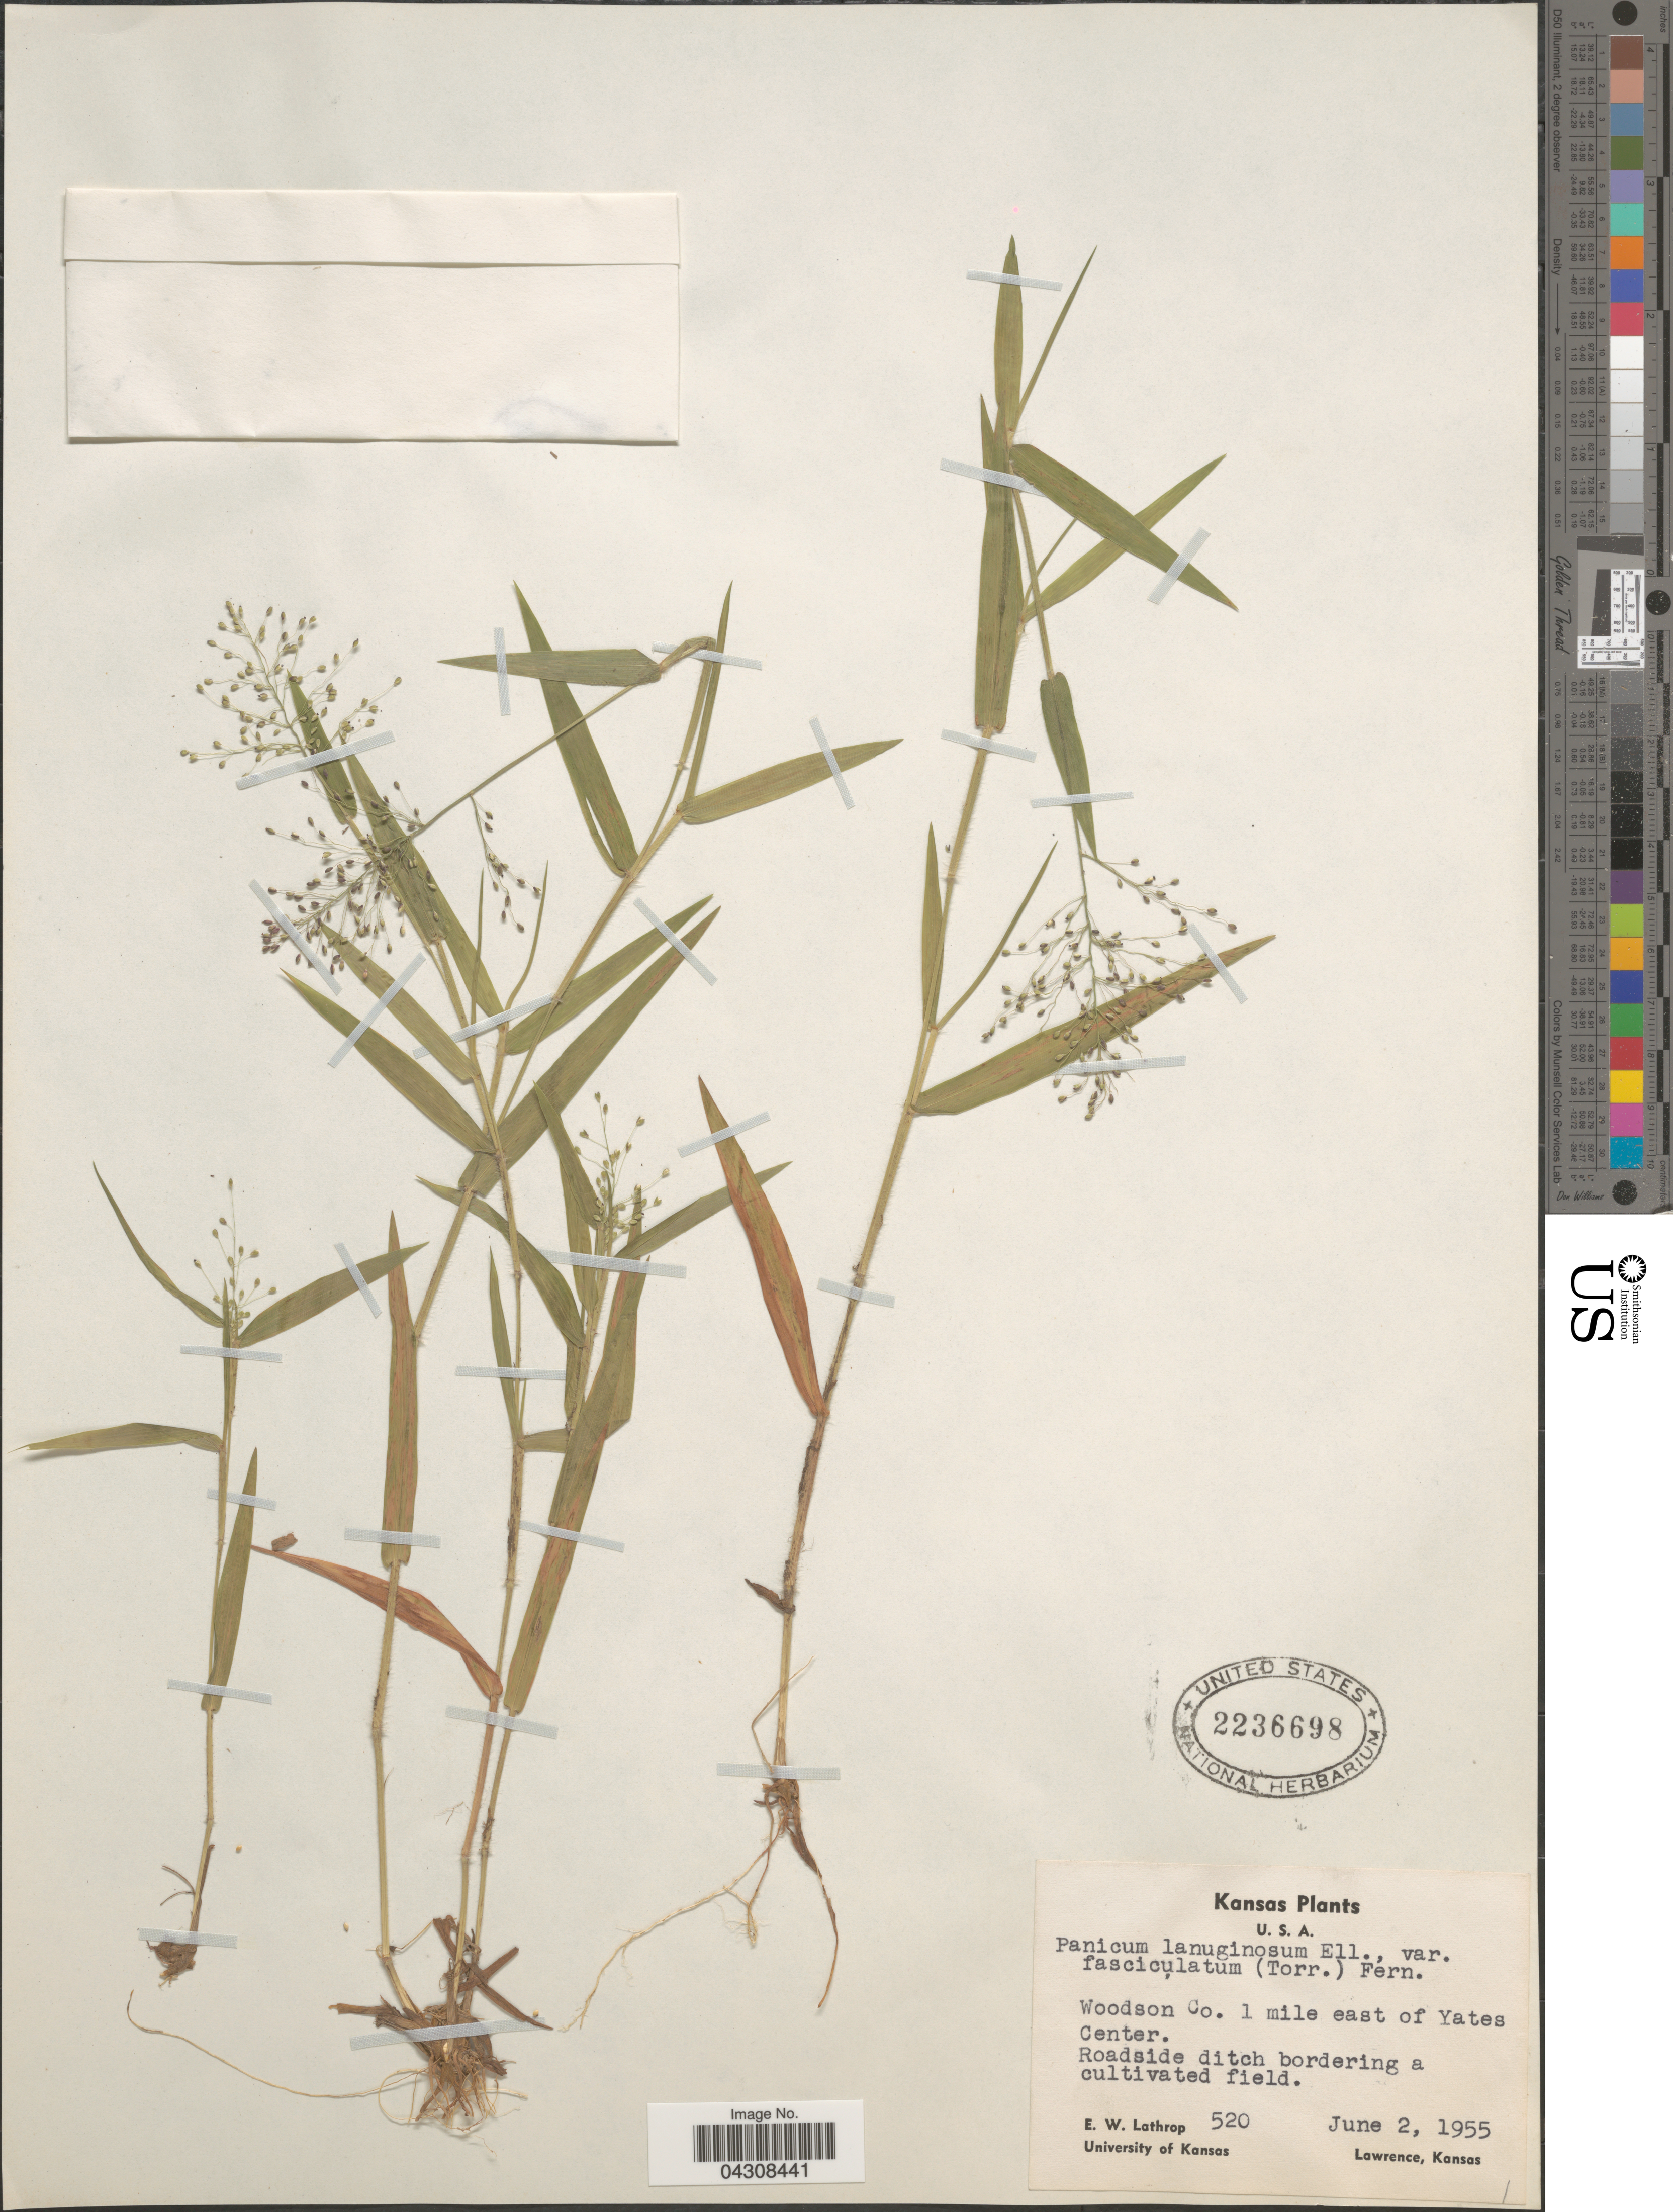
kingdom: Plantae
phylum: Tracheophyta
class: Liliopsida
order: Poales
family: Poaceae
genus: Dichanthelium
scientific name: Dichanthelium acuminatum var. acuminatum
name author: (Sw.) Gould & C.A. Clark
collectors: E. W. Lathrop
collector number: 520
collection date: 1955-06-02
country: United States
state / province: Kansas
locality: Woodson Co. 1 mile east of Yates Center.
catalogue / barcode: US 2236698